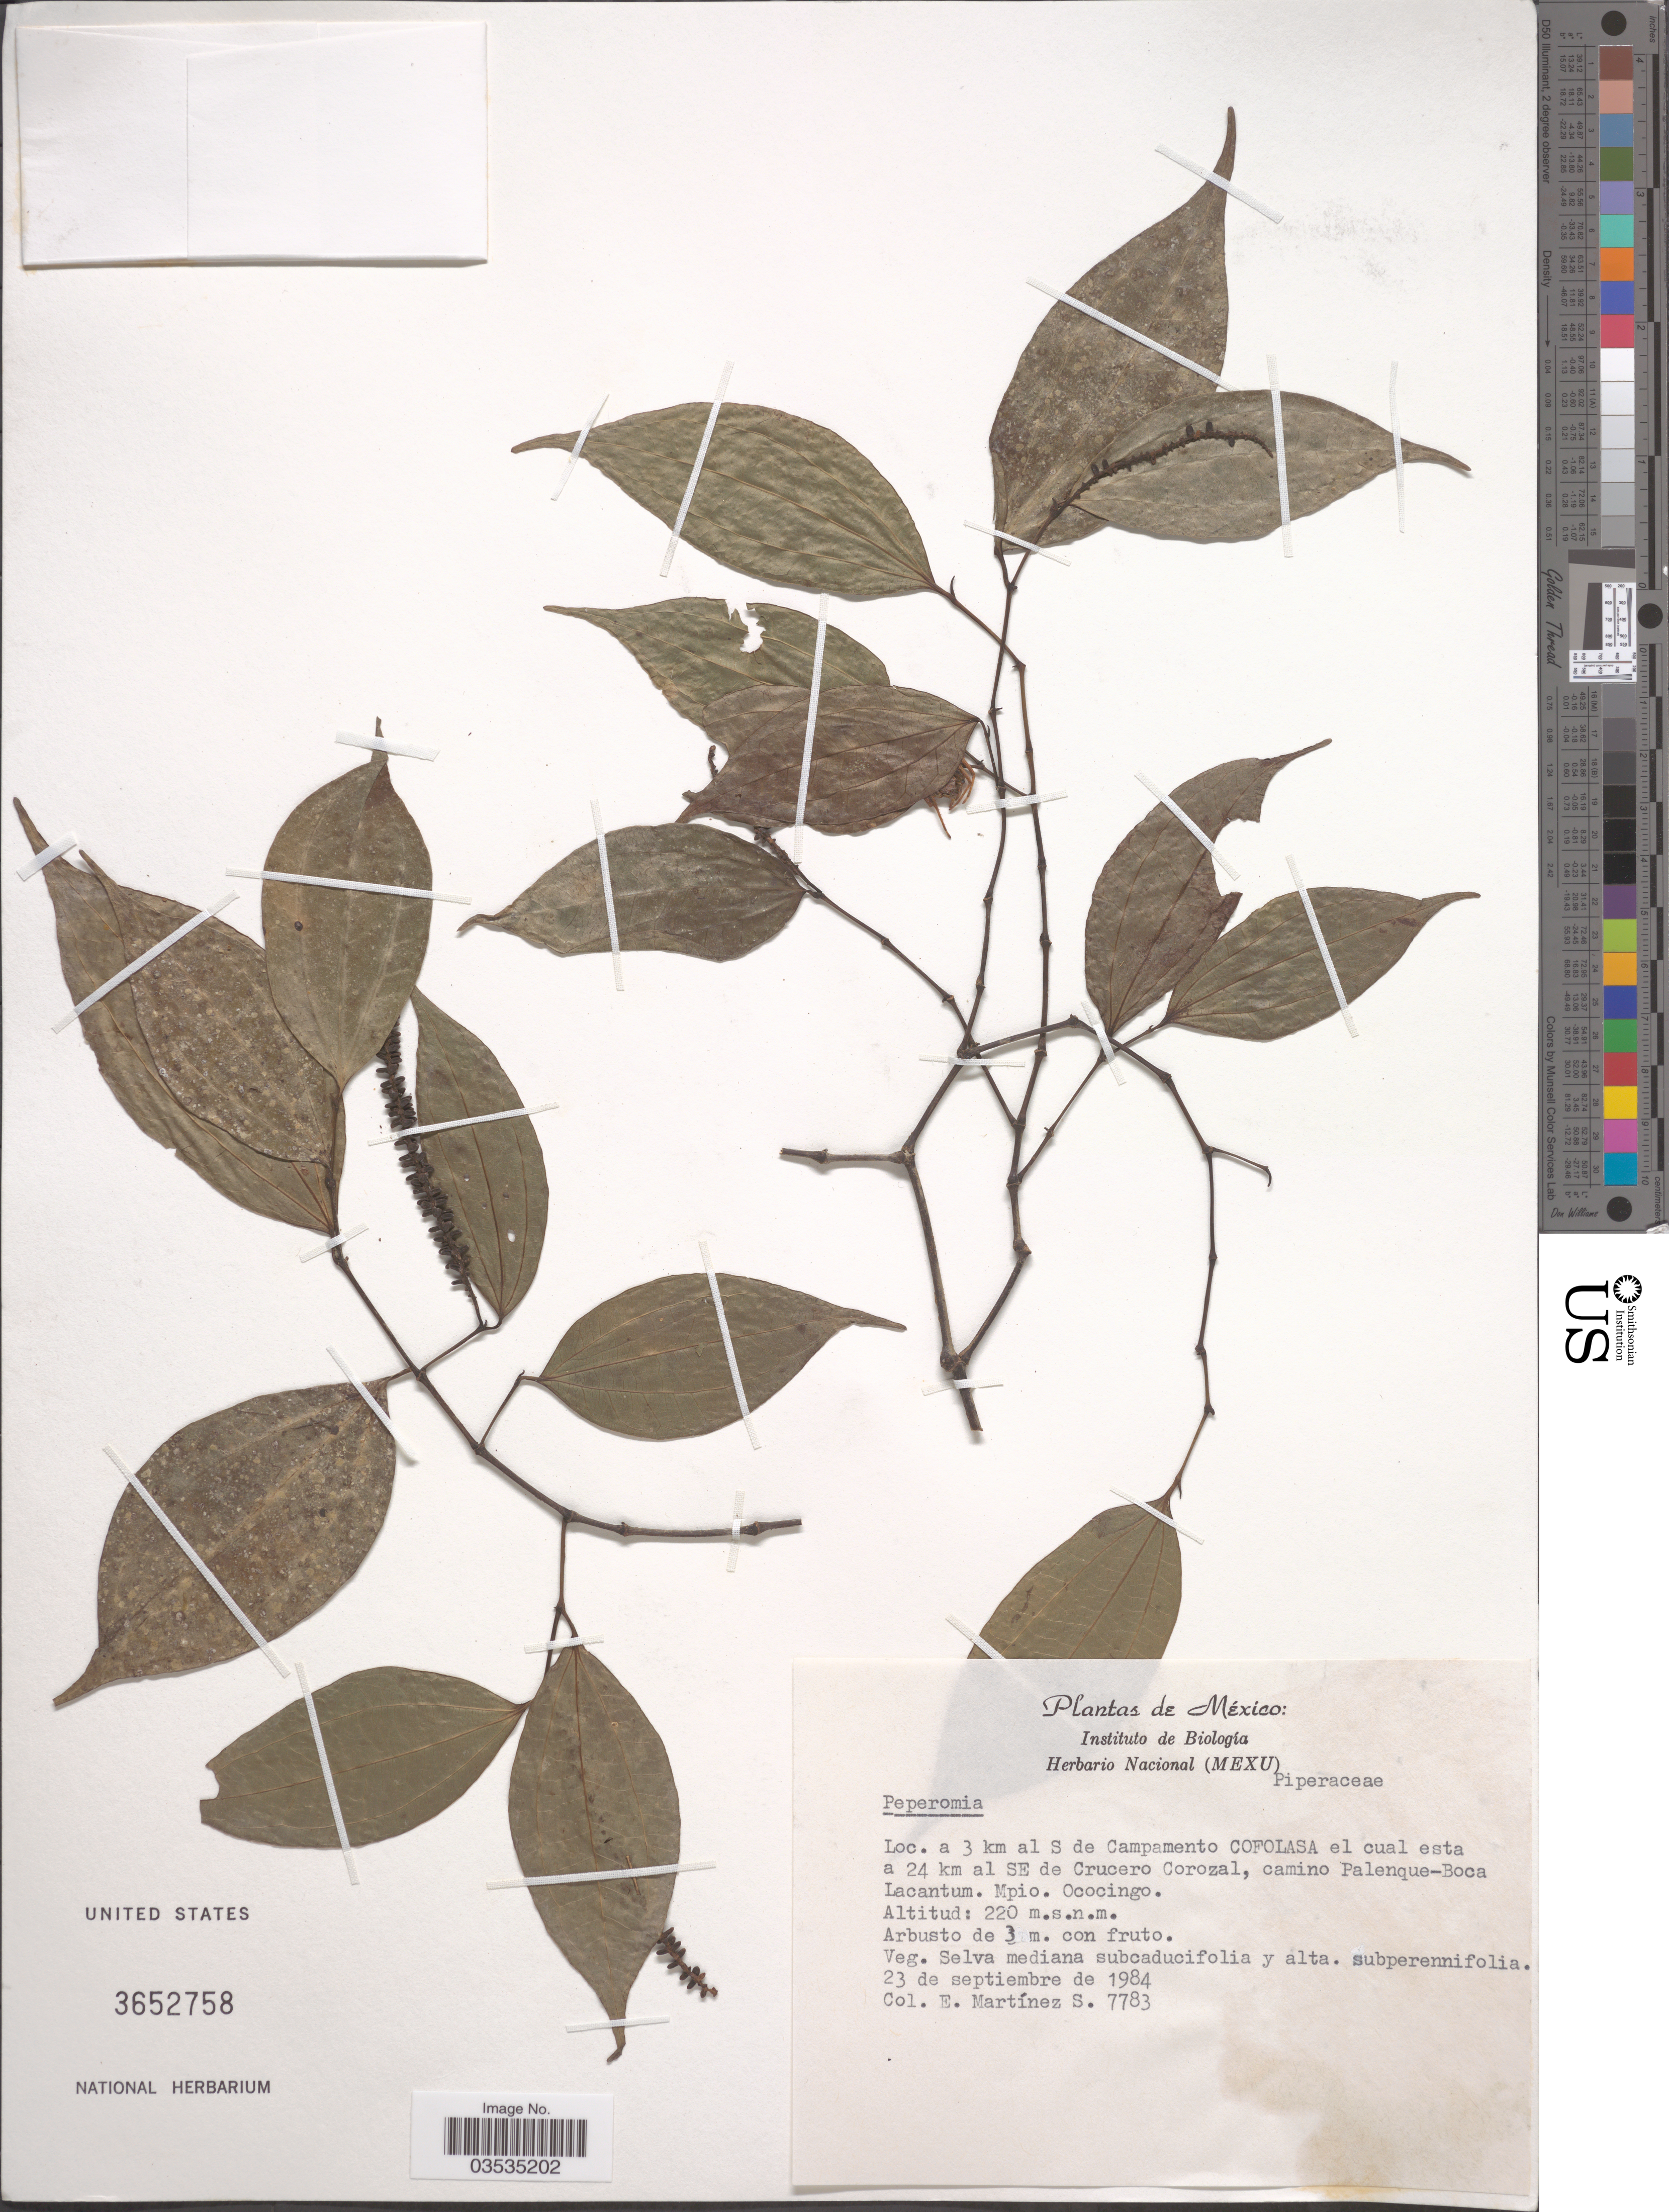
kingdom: Plantae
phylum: Tracheophyta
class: Magnoliopsida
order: Piperales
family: Piperaceae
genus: Piper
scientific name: Piper sp.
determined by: Jiménez, José Estaban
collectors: E. M. Martínez S.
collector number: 7783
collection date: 1984-09-23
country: Mexico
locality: A 3 km al S de Campamento Cofolasa el cual esta a 24 km al SE de Crucero Corozal, camino Palenque-Boca Lacantum. Mpio. Ococingo.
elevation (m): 220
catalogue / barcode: US 3652758